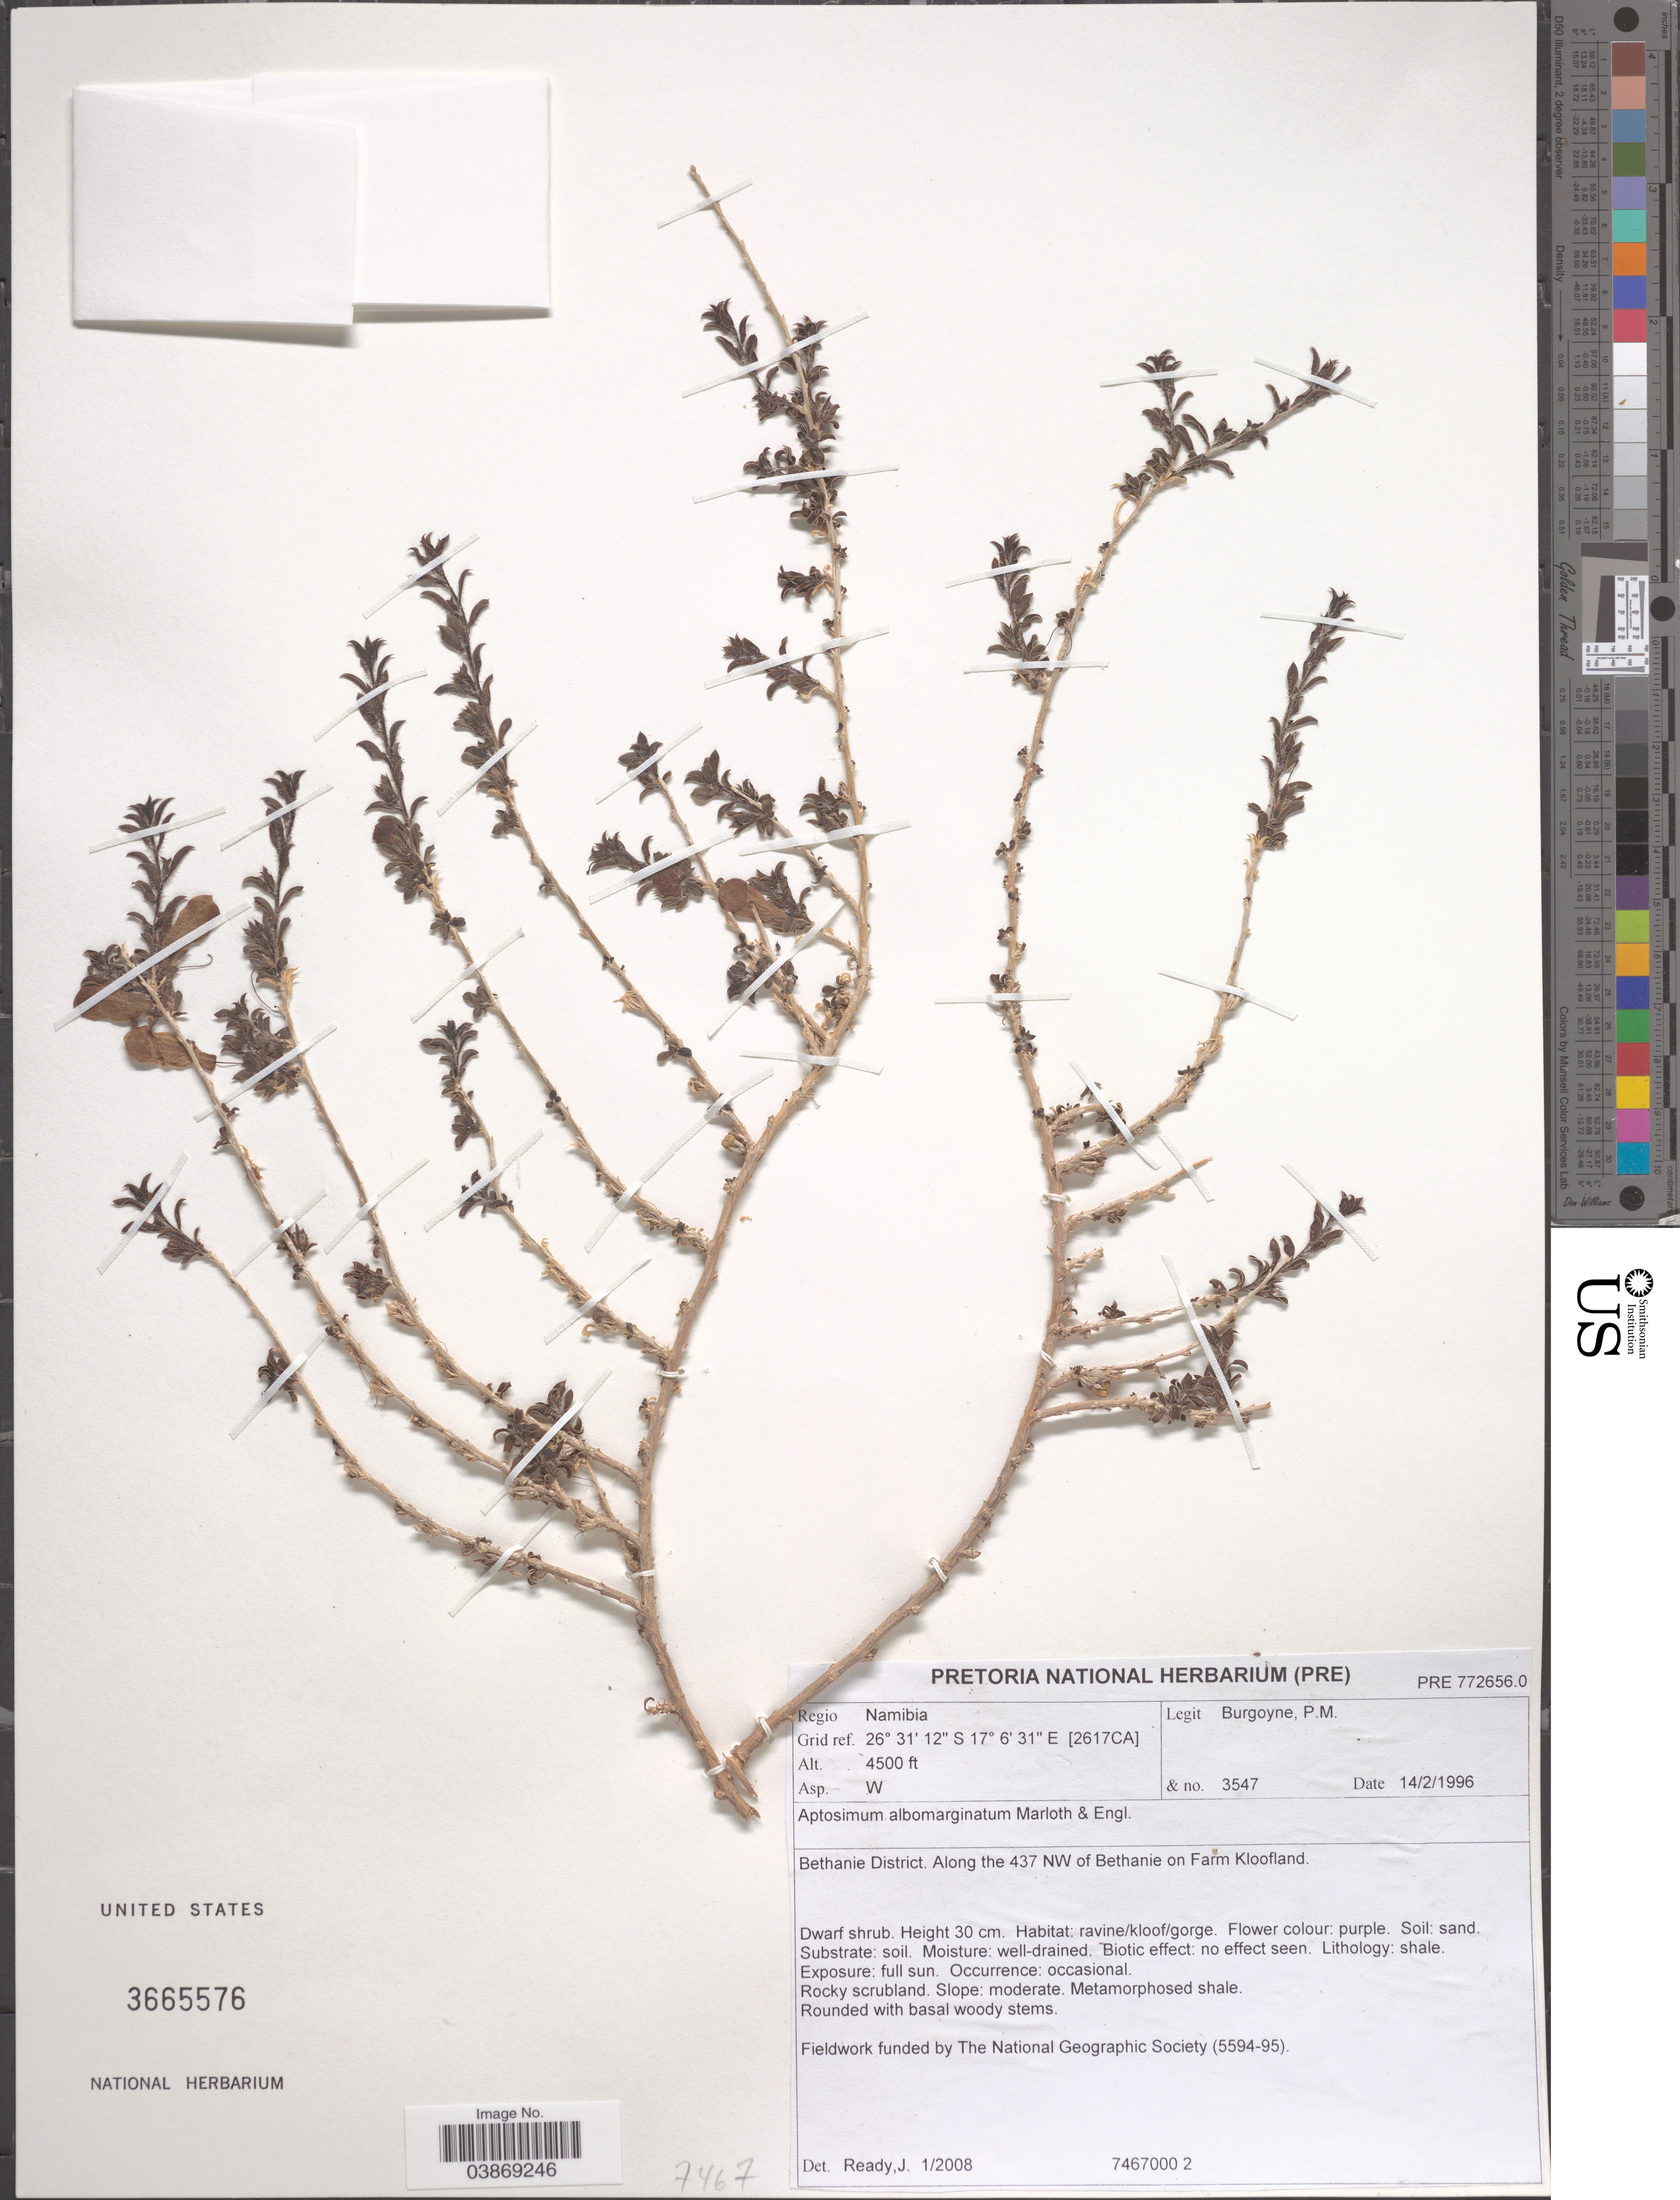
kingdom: Plantae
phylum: Tracheophyta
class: Magnoliopsida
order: Lamiales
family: Scrophulariaceae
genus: Aptosimum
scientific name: Aptosimum albomarginatum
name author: Marloth & Engl.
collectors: P. M. Burgoyne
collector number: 3547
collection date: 1996-02-14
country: Namibia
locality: Regio Namibia. Grid ref. [2617CA]. Bethanie District. Along the 437 NW of Bethanie on Farm Kloofland.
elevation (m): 1372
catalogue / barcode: US 3665576